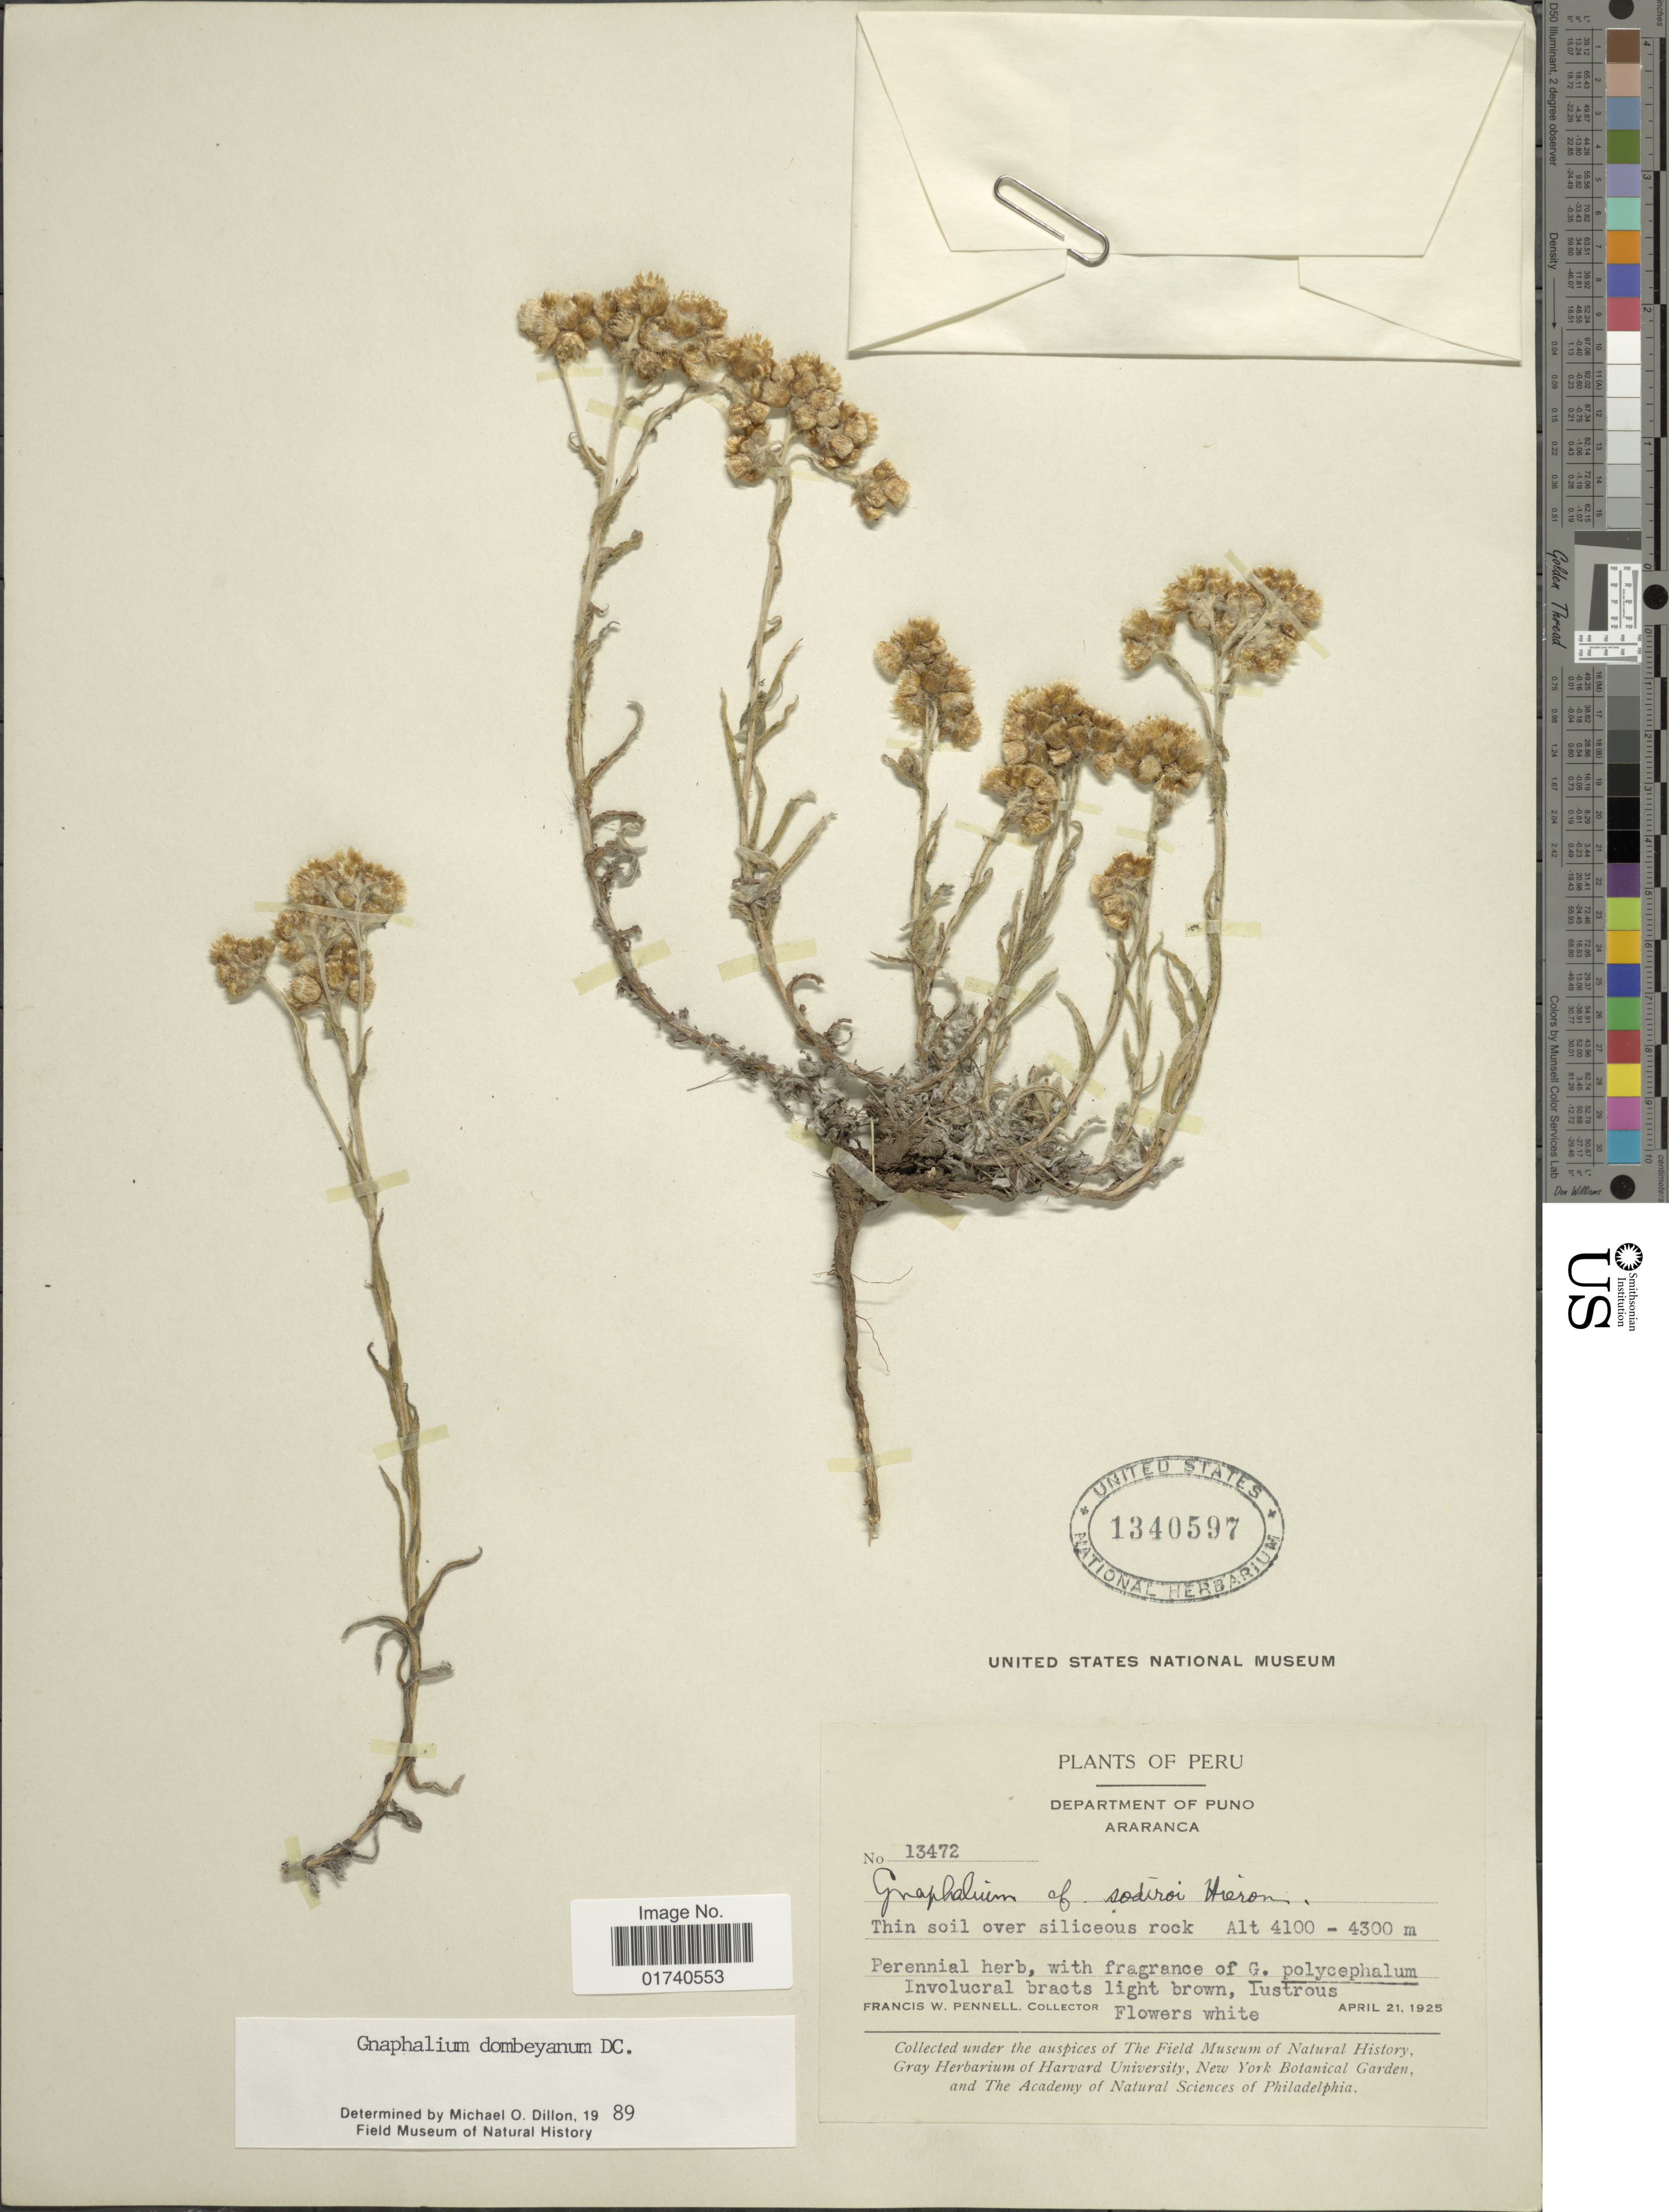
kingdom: Plantae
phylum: Tracheophyta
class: Magnoliopsida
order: Asterales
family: Asteraceae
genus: Pseudognaphalium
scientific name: Pseudognaphalium dombeyanum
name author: (DC.) Anderb.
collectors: F. W. Pennell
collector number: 13472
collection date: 1925-04-21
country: Peru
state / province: Puno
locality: Department of Puno. Araranca.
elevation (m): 4100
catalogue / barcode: US 1340597